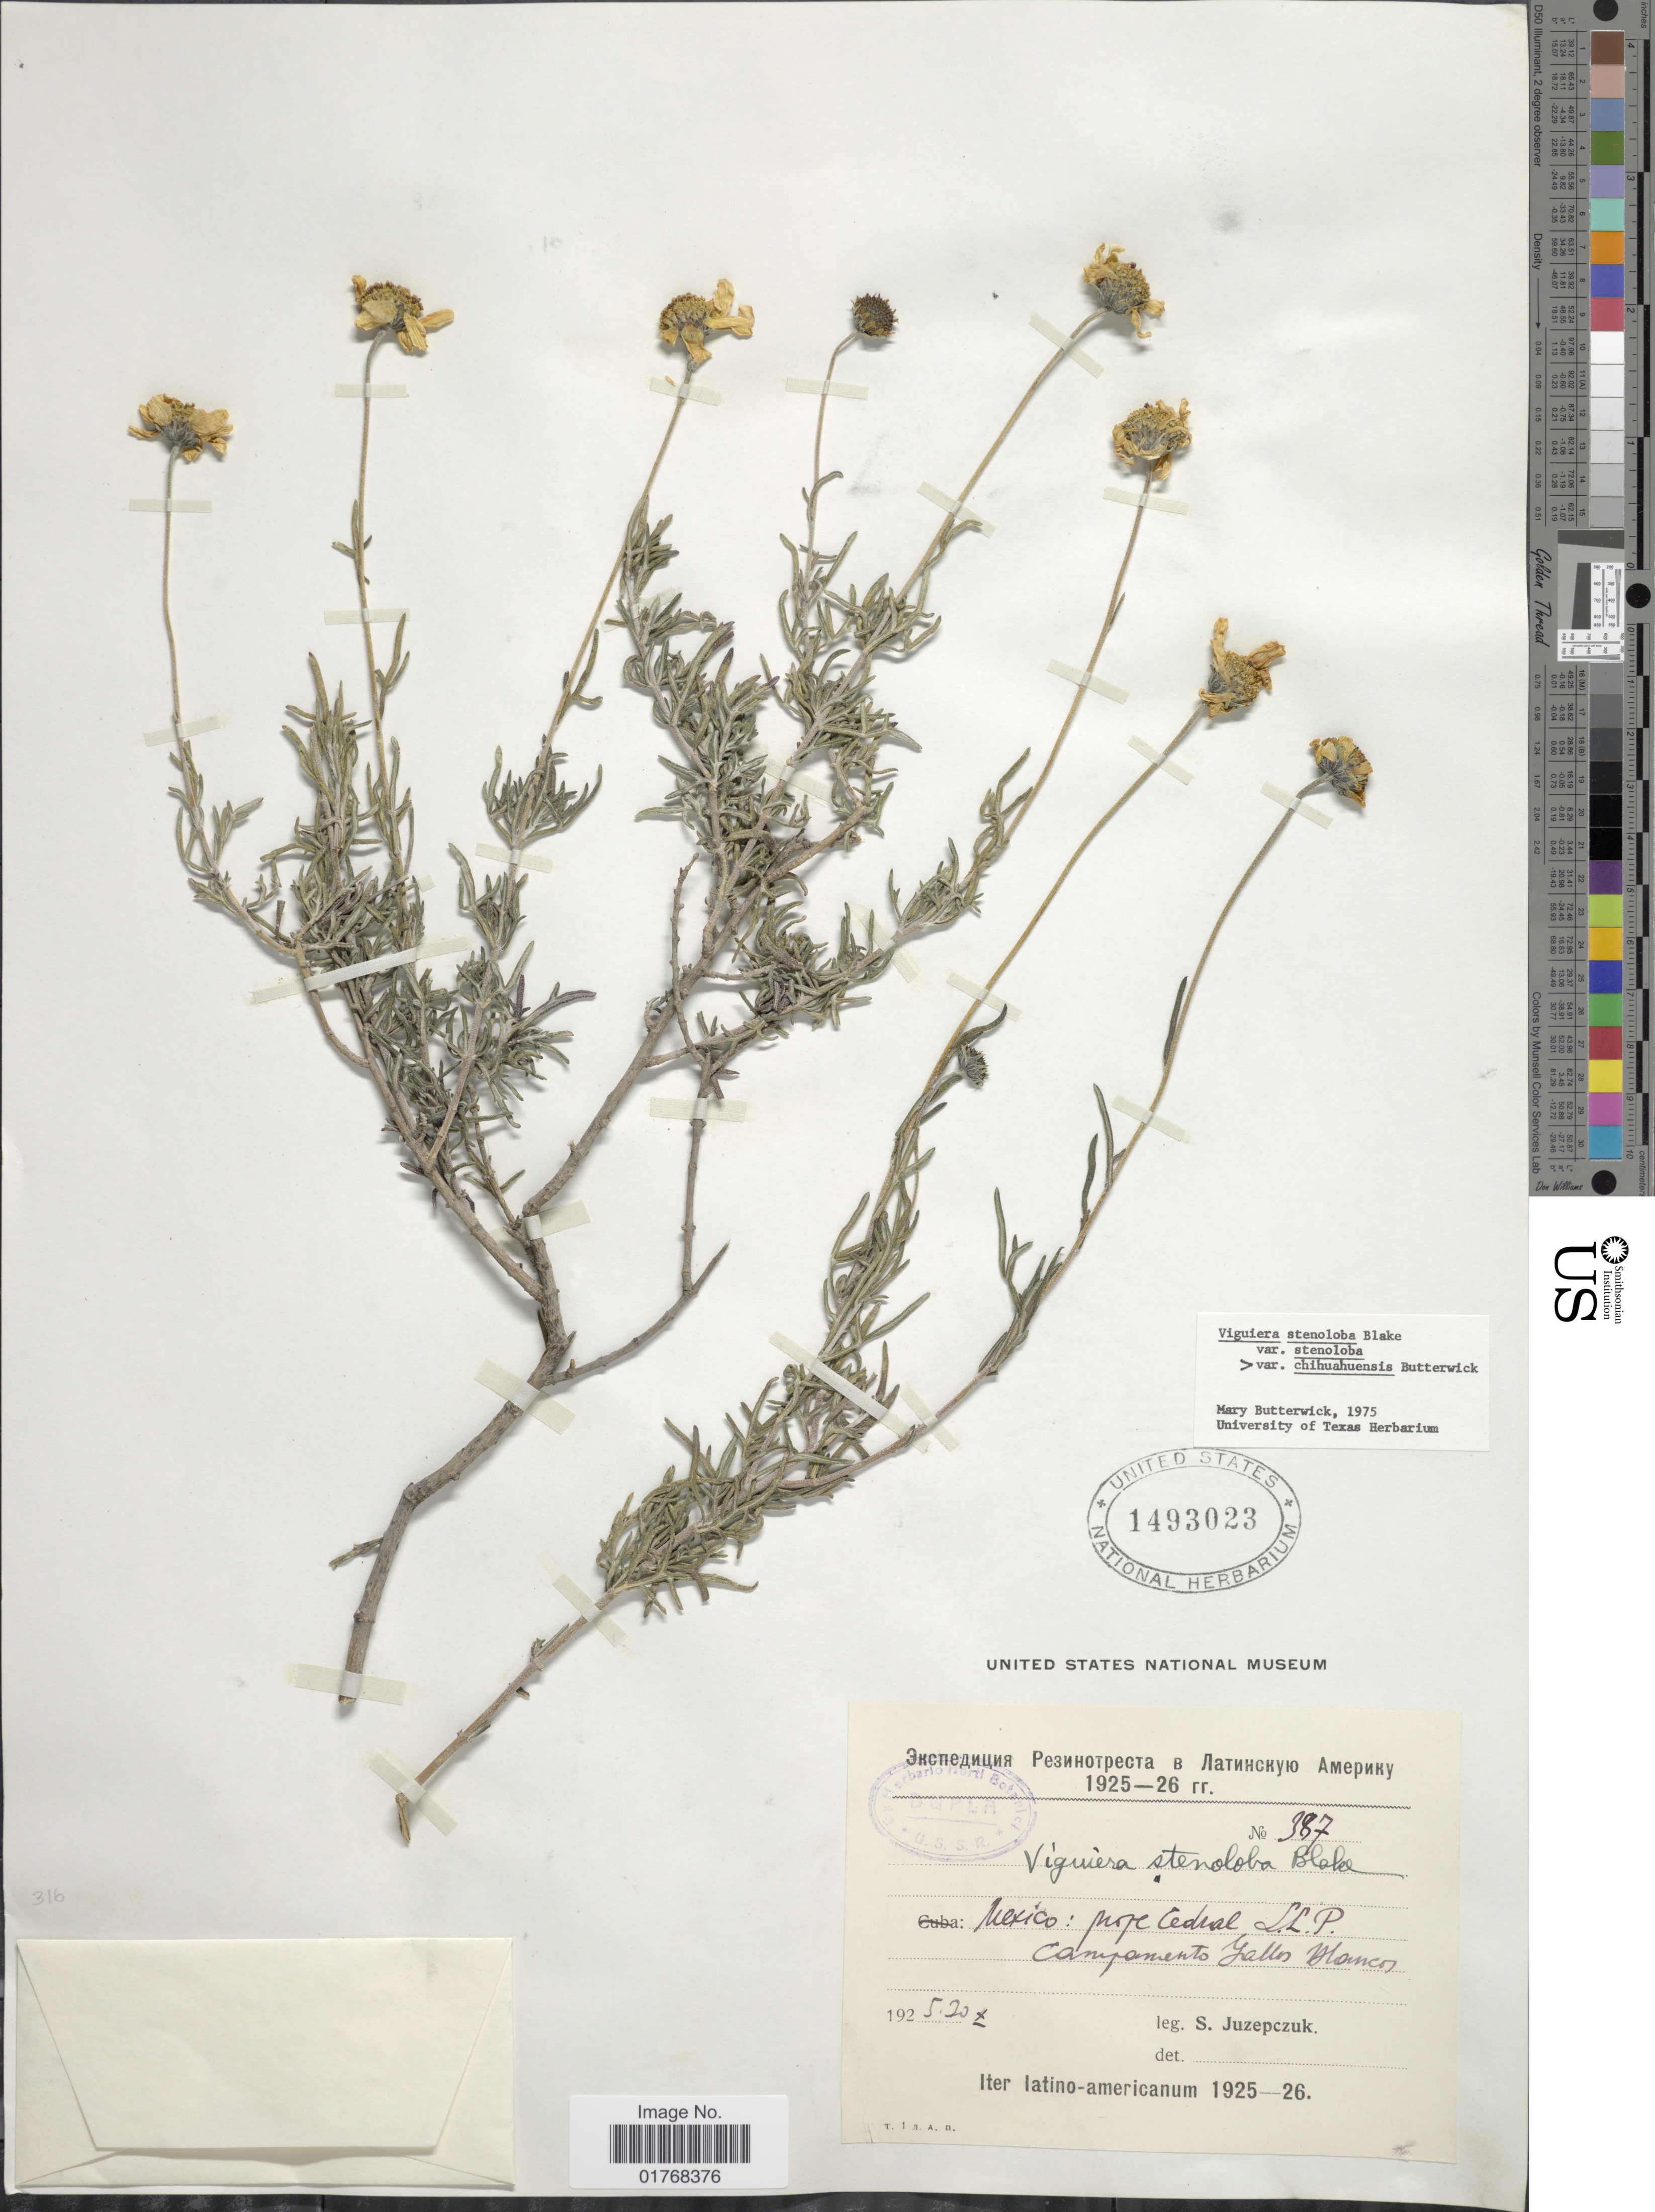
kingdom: Plantae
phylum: Tracheophyta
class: Magnoliopsida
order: Asterales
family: Asteraceae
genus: Viguiera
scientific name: Viguiera stenoloba var. chihuahuensis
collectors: S. V. Juzepczuk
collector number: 387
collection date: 1925-10-20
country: Mexico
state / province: San Luis Potosí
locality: Prope Cedral, campammento Gallos Blancas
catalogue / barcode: US 1493023